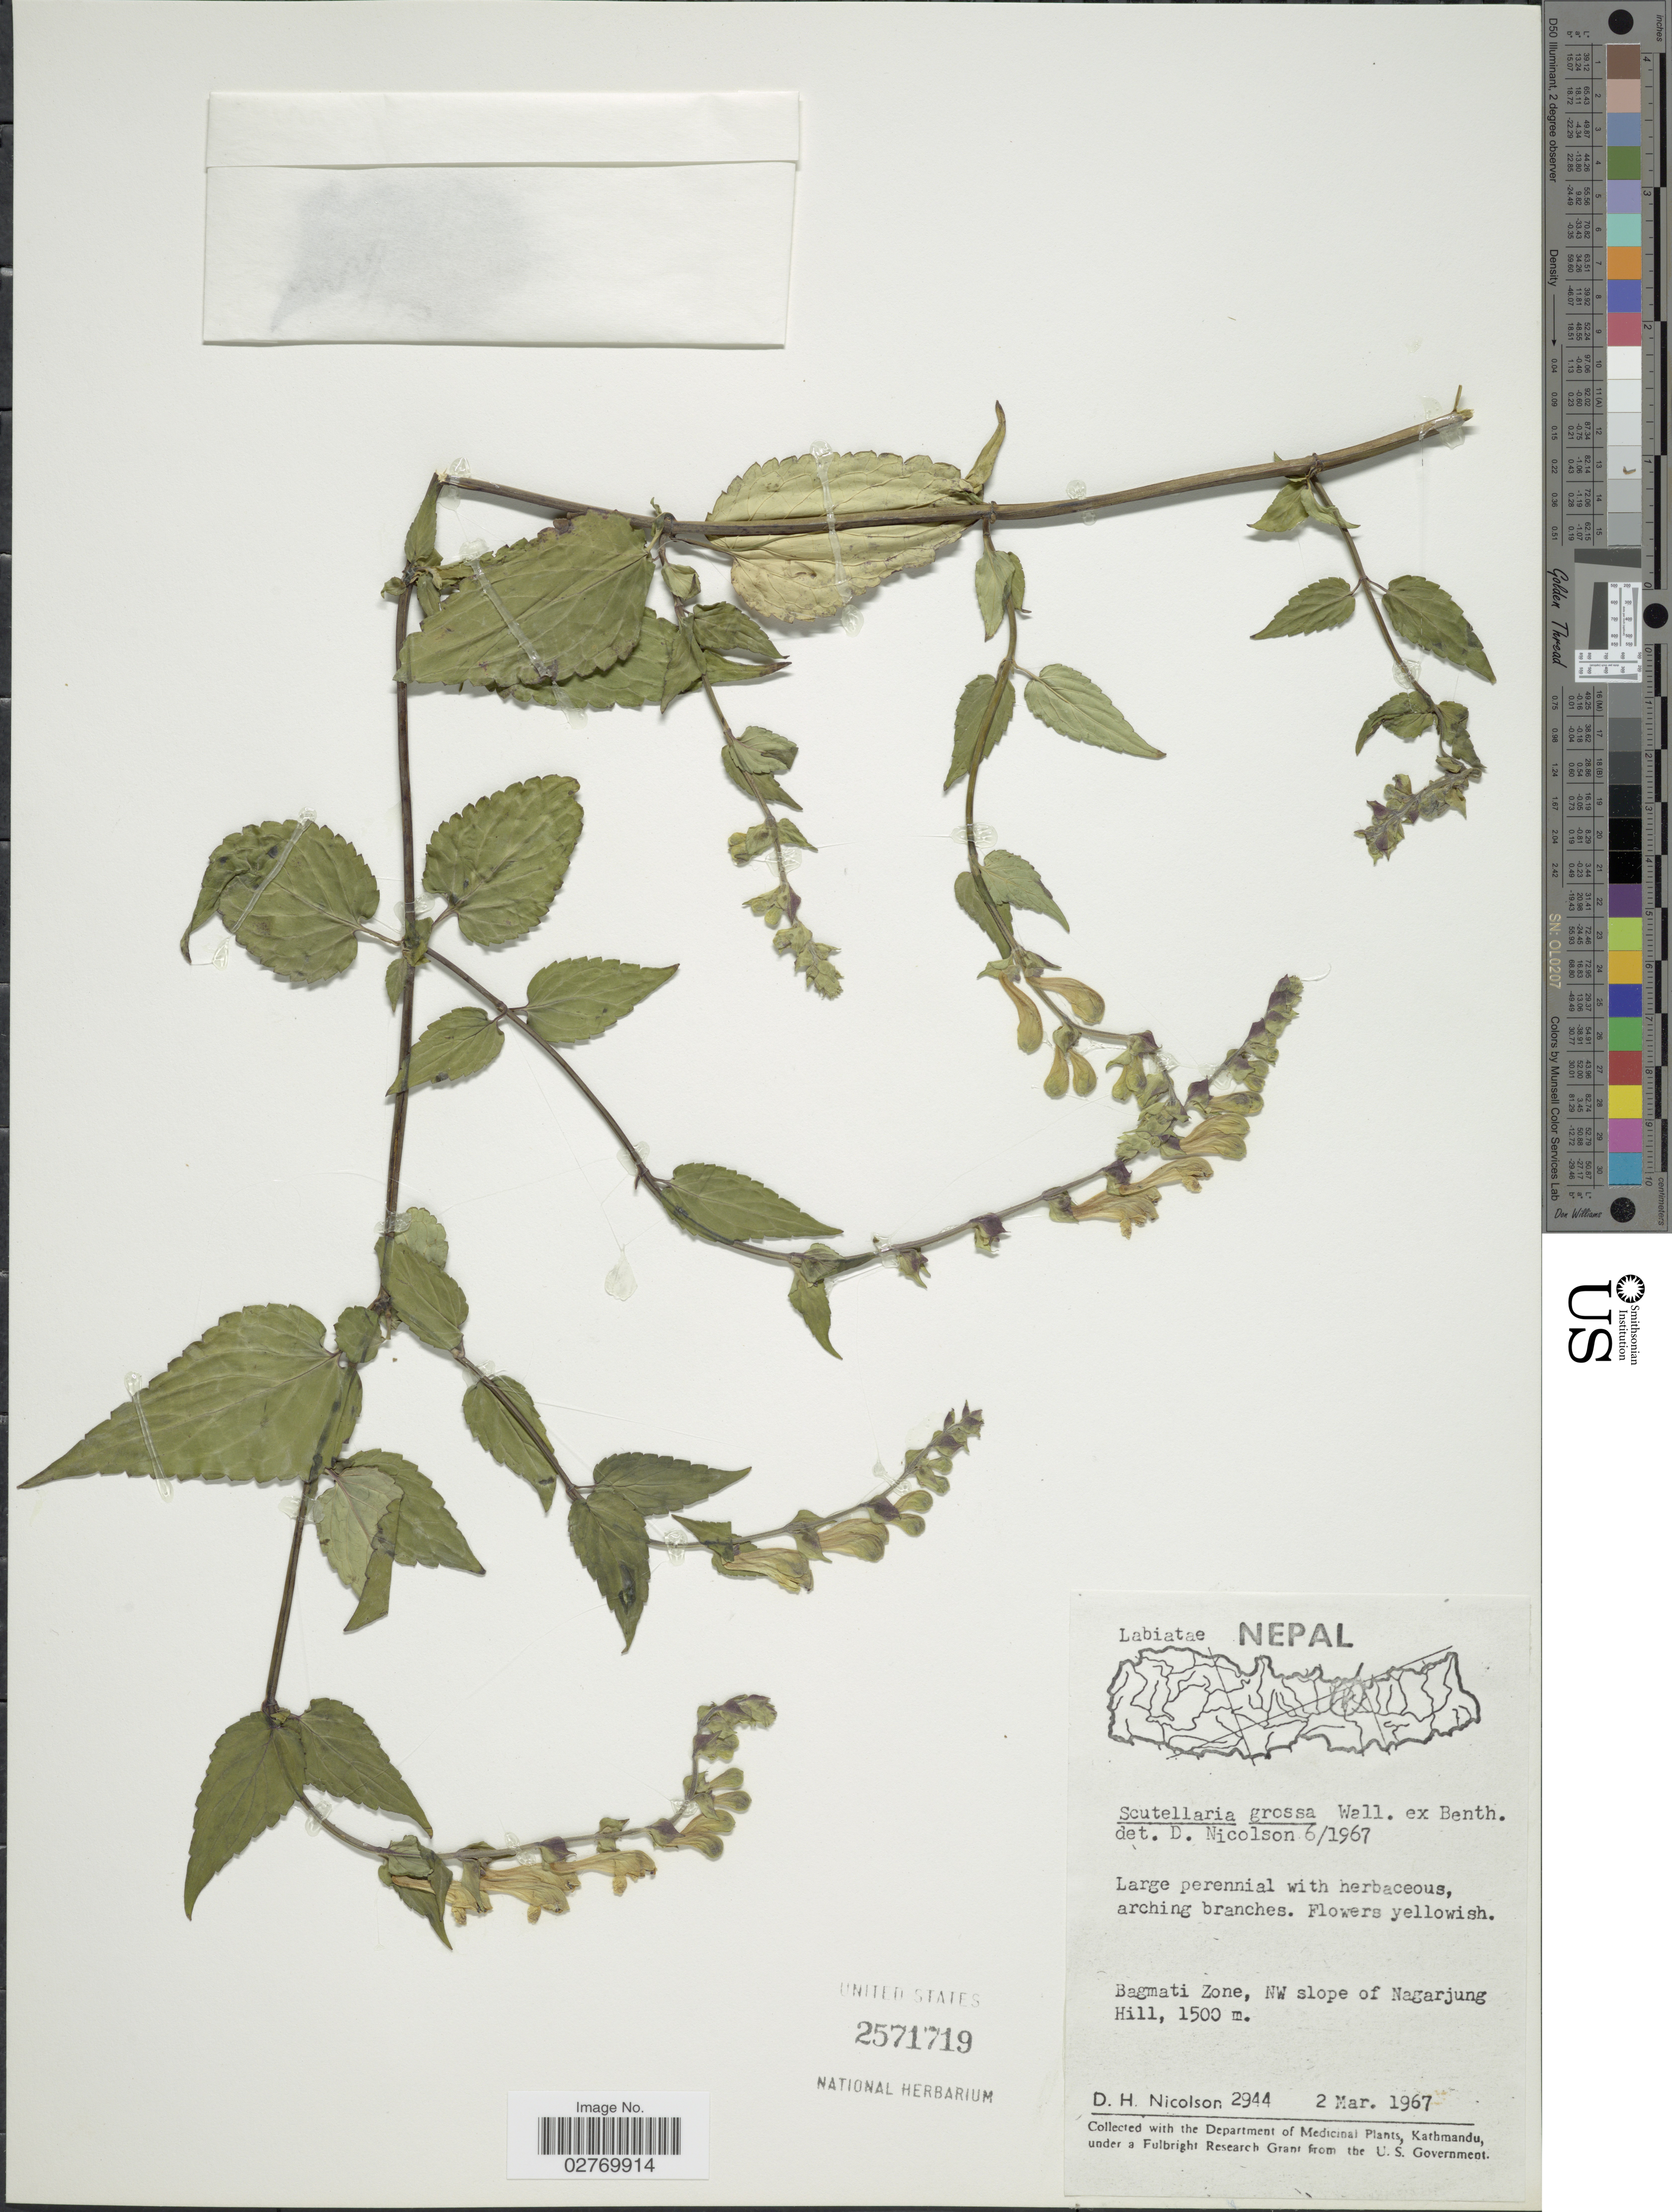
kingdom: Plantae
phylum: Tracheophyta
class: Magnoliopsida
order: Lamiales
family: Lamiaceae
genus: Scutellaria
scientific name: Scutellaria grossa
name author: Wall.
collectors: D. H. Nicolson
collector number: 2944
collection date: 1967-03-02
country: Nepal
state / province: Bagmati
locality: Bagmati Zone, NW slopes of Nagarjung Hill.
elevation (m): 1500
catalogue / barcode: US 2571719